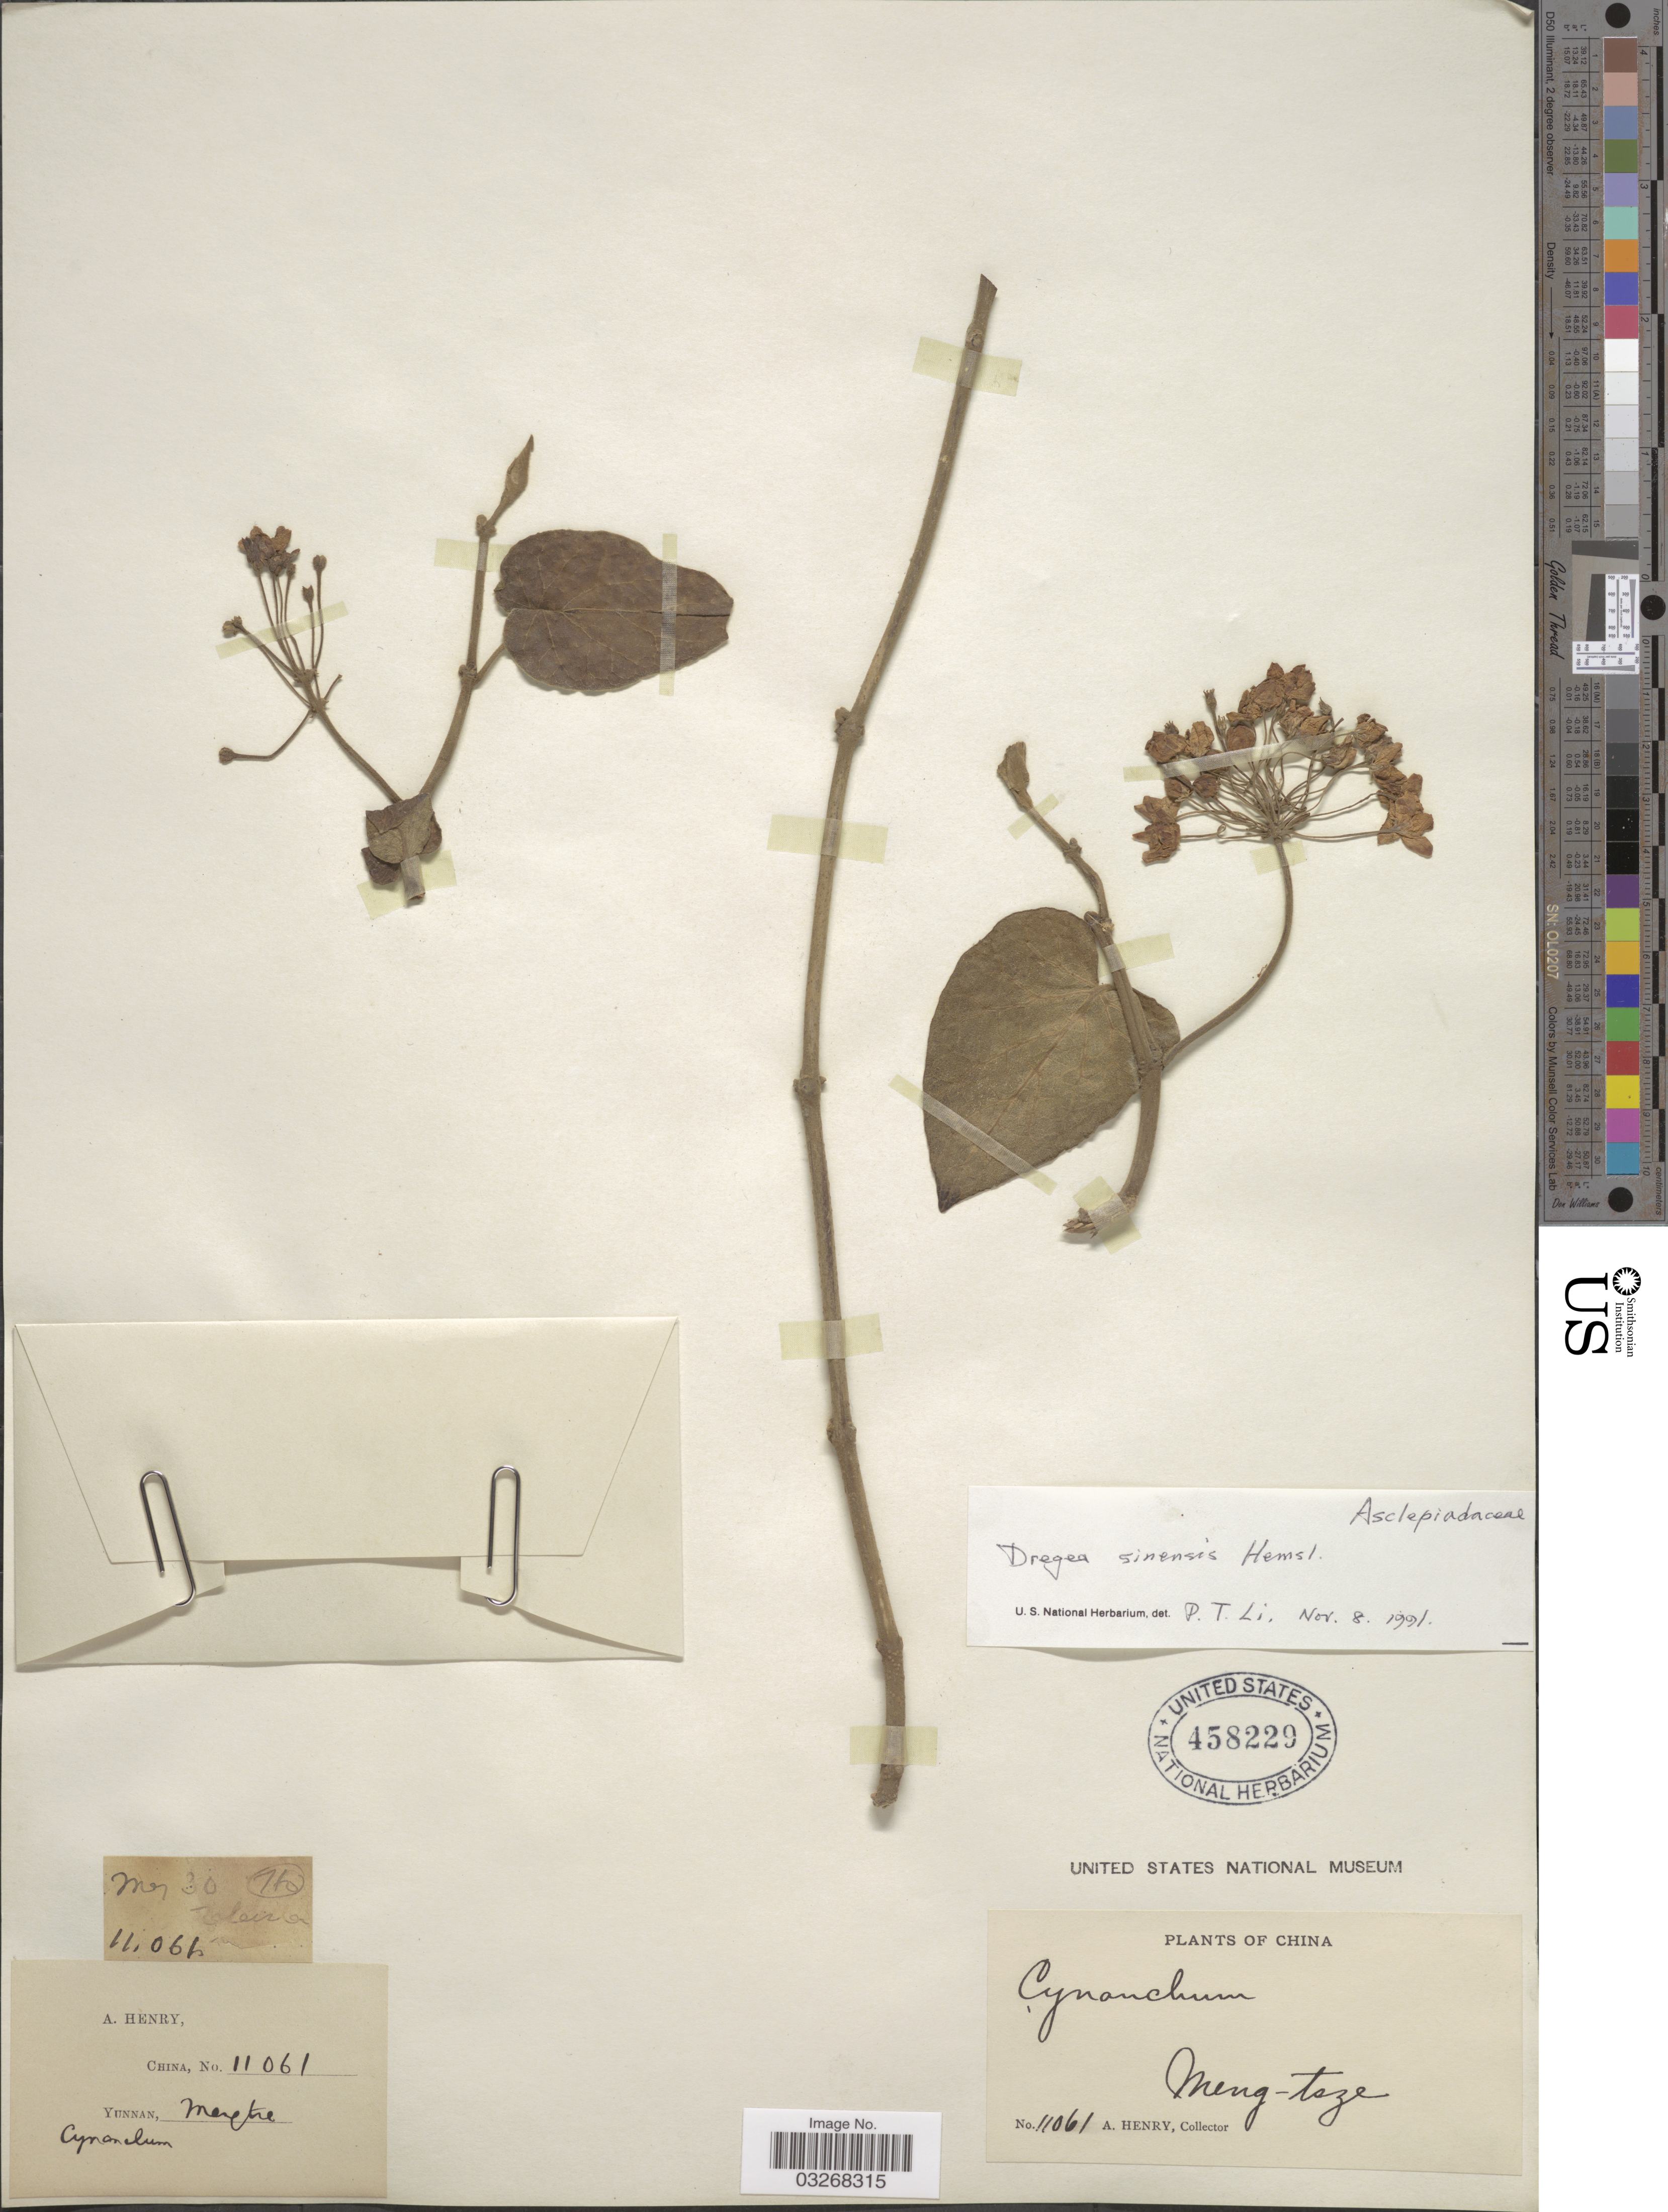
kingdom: Plantae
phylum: Tracheophyta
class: Magnoliopsida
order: Gentianales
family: Apocynaceae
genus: Dregea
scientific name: Dregea sinensis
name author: Hemsl.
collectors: A. Henry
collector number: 11061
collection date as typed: Transcribed d/m/y: /5/30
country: China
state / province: Yunnan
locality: Meng-tsze.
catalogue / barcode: US 458229